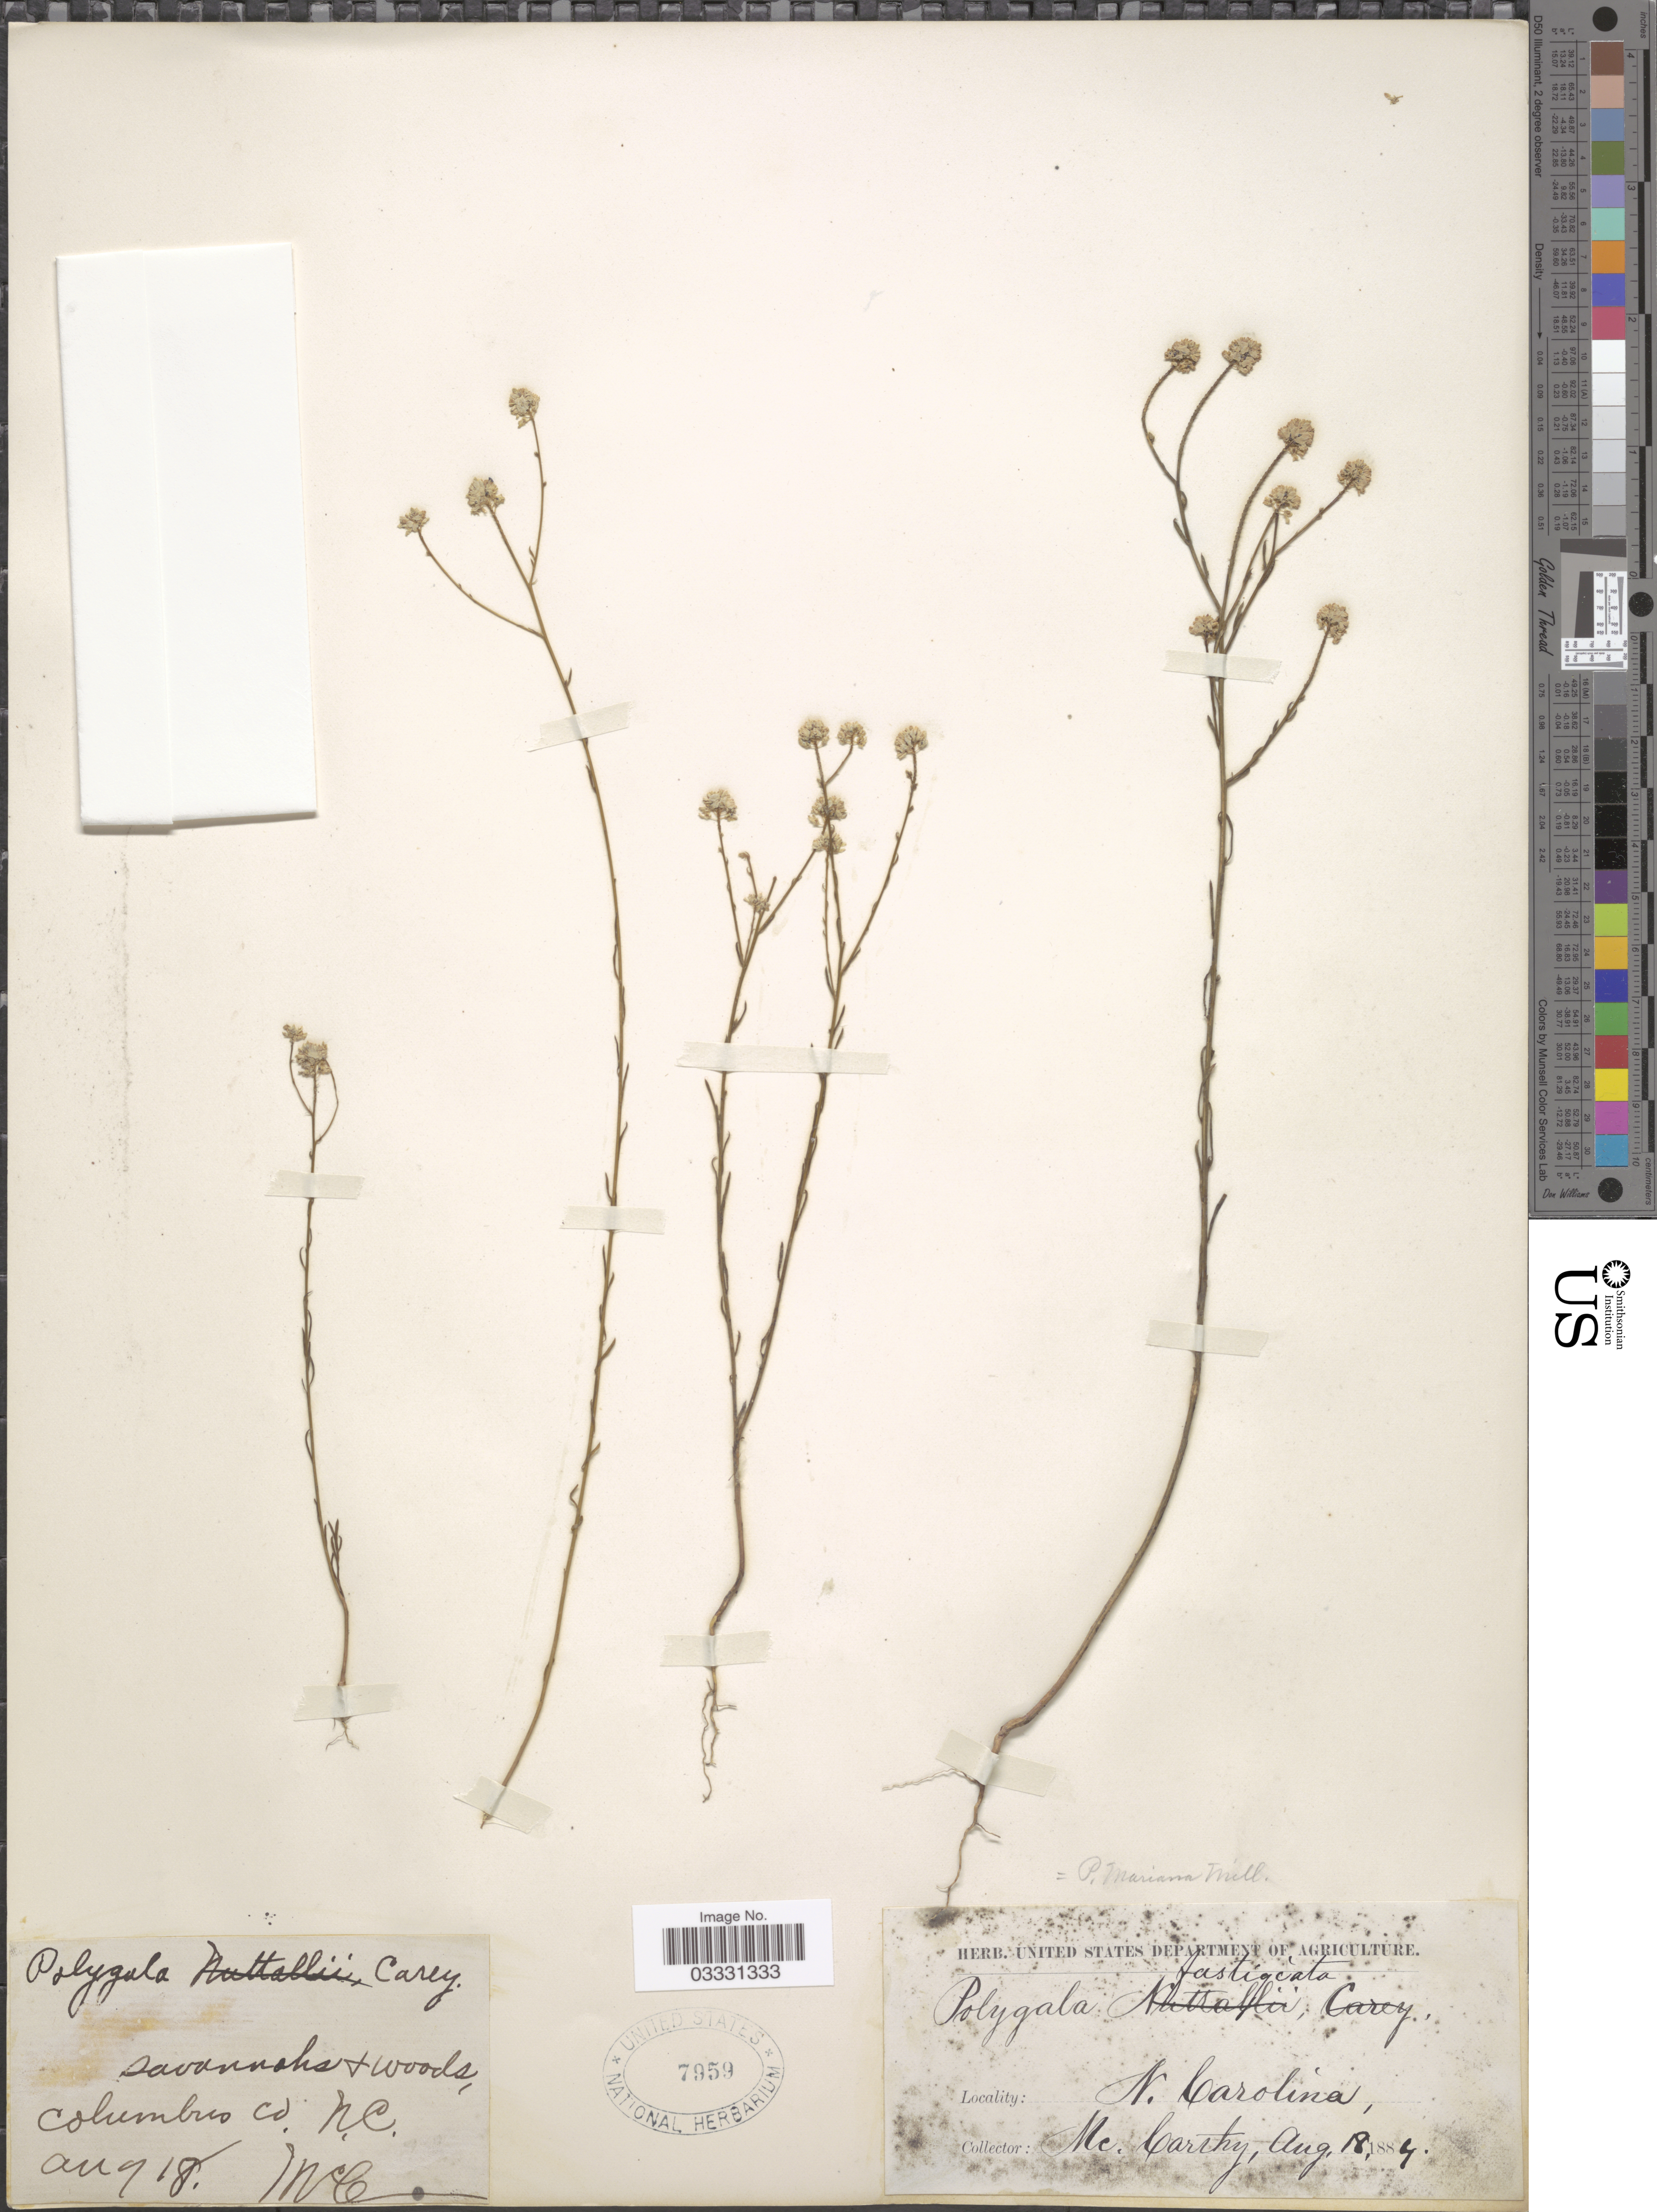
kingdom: Plantae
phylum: Tracheophyta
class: Magnoliopsida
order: Fabales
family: Polygalaceae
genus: Polygala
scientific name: Polygala mariana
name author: Mill.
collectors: -- McCarthy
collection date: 1884-08-18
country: United States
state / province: North Carolina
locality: Columbus Co.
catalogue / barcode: US 7959